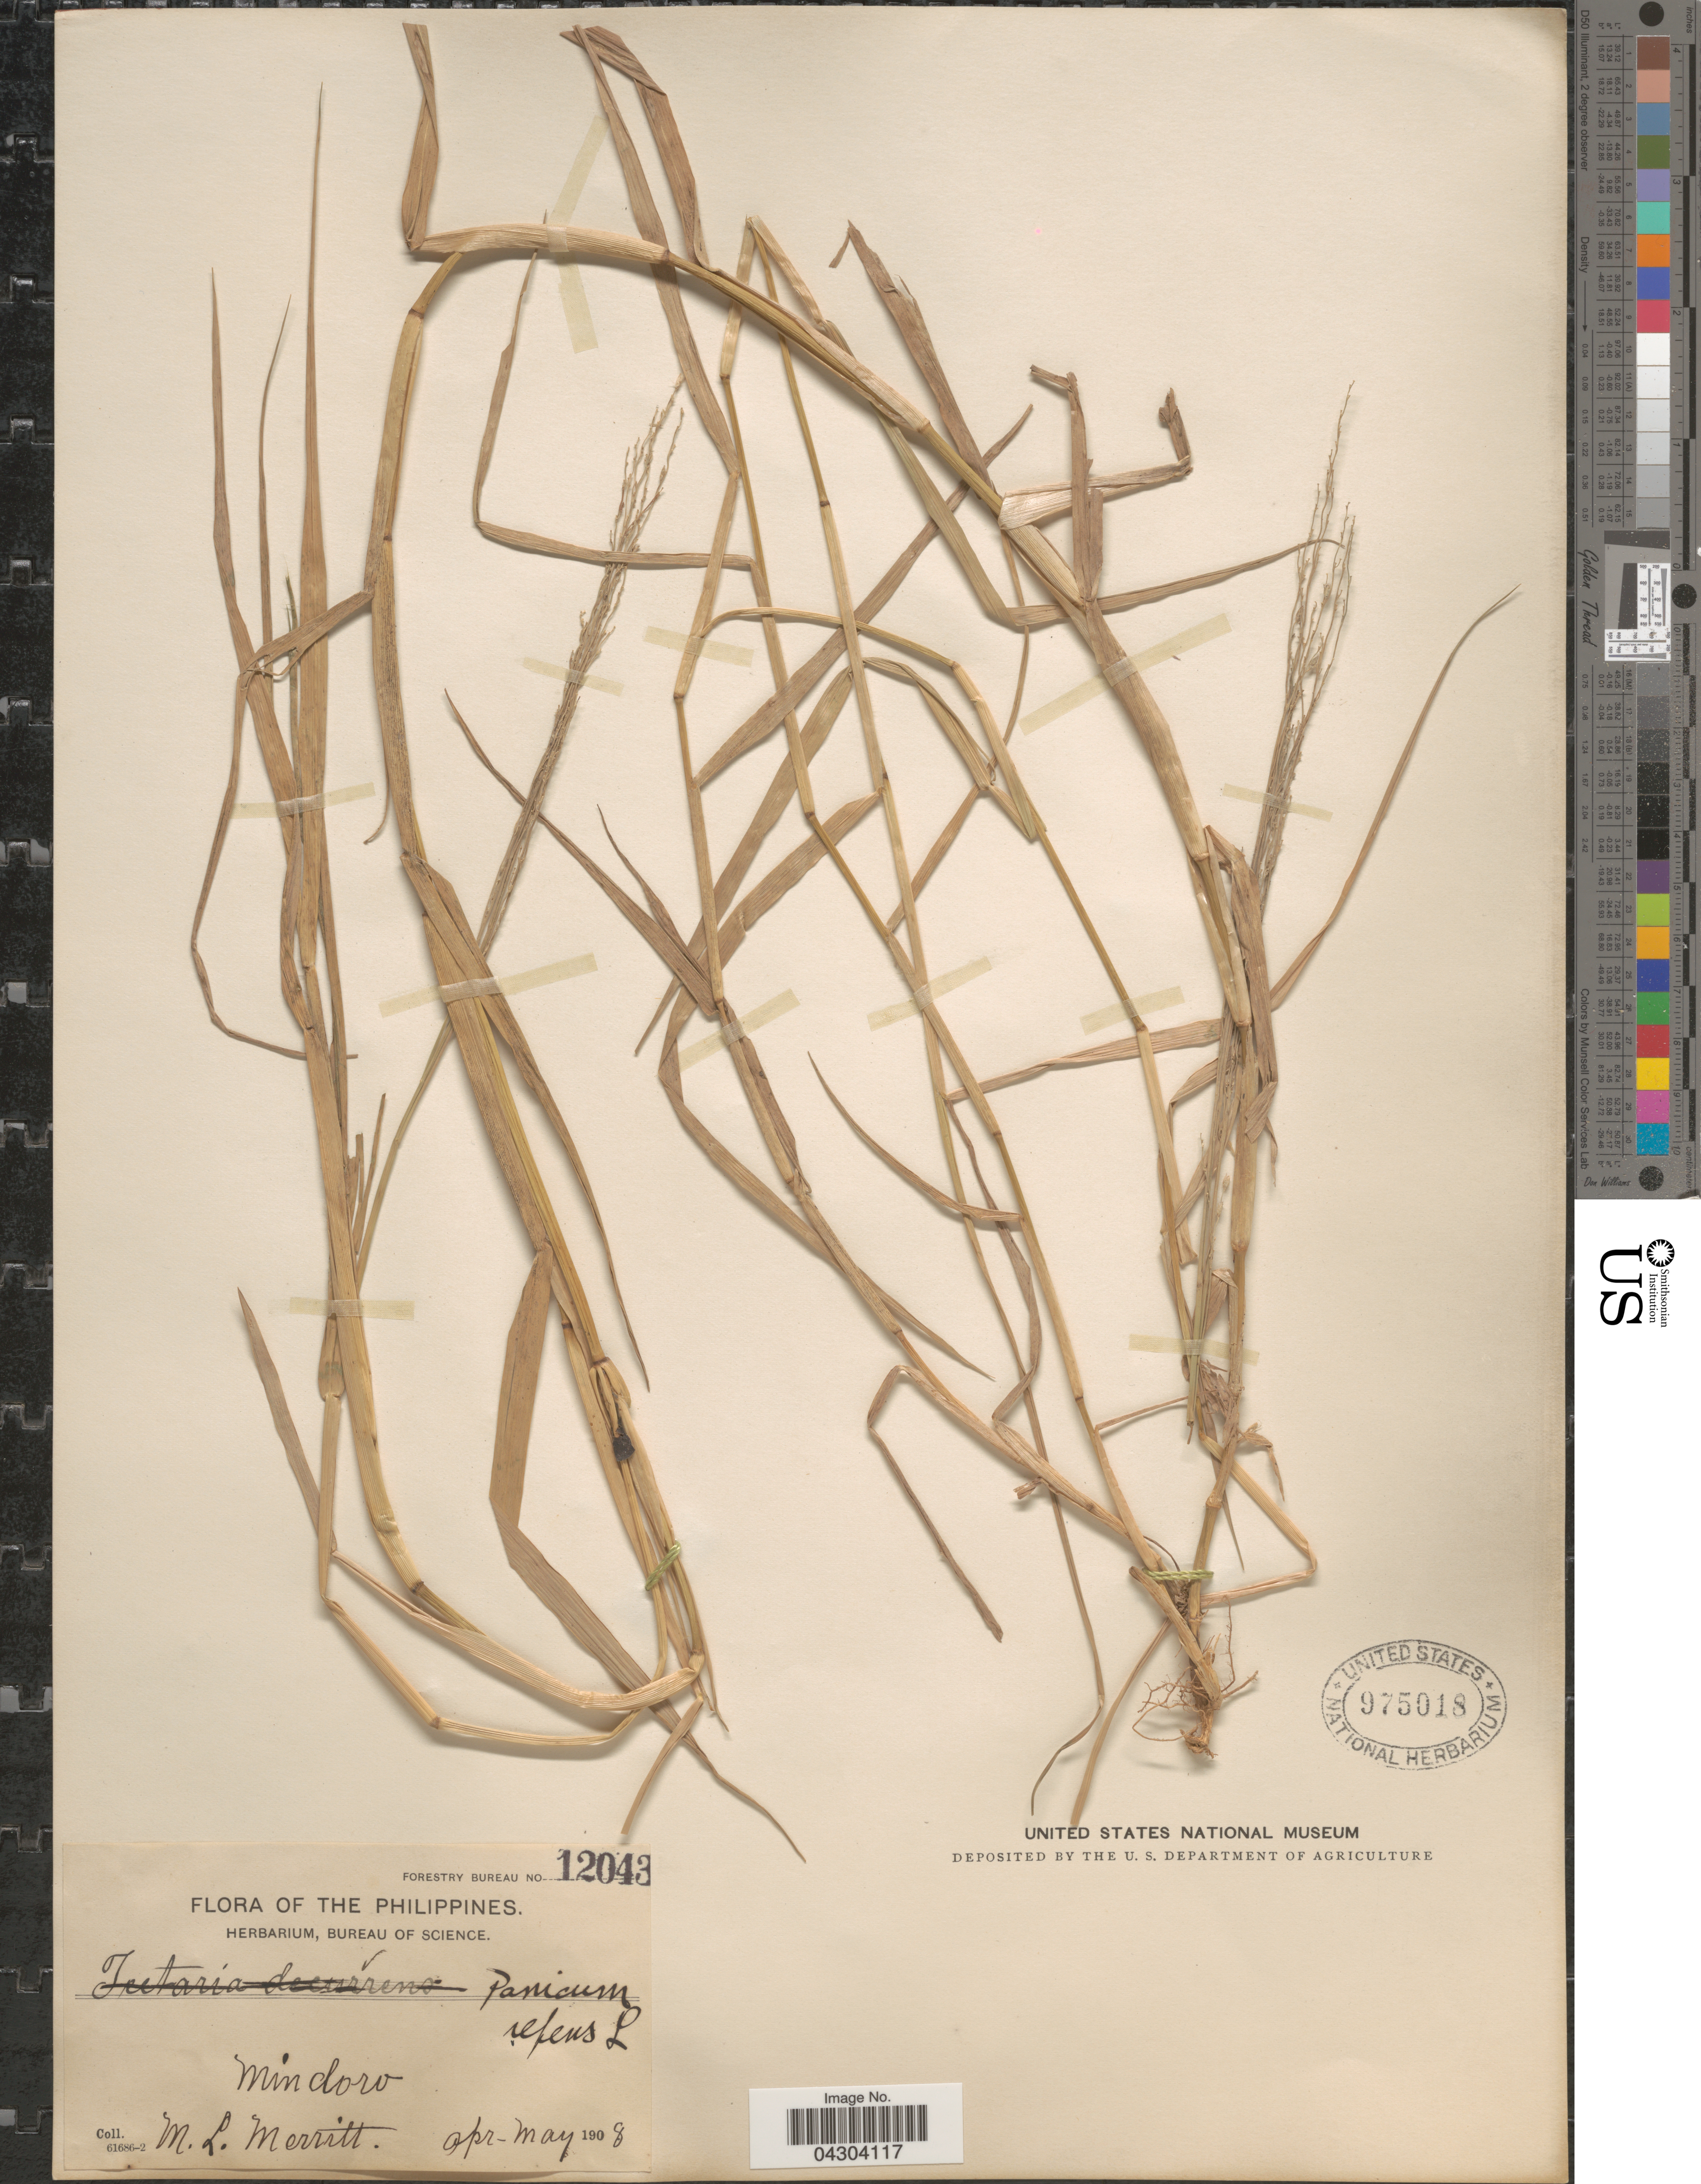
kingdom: Plantae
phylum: Tracheophyta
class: Liliopsida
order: Poales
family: Poaceae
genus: Panicum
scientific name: Panicum repens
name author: L.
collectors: M. L. Merritt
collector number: Forestry Bureau 12043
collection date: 1908-04/1908-05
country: Philippines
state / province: Mimaropa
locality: Mindoro.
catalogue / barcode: US 975018